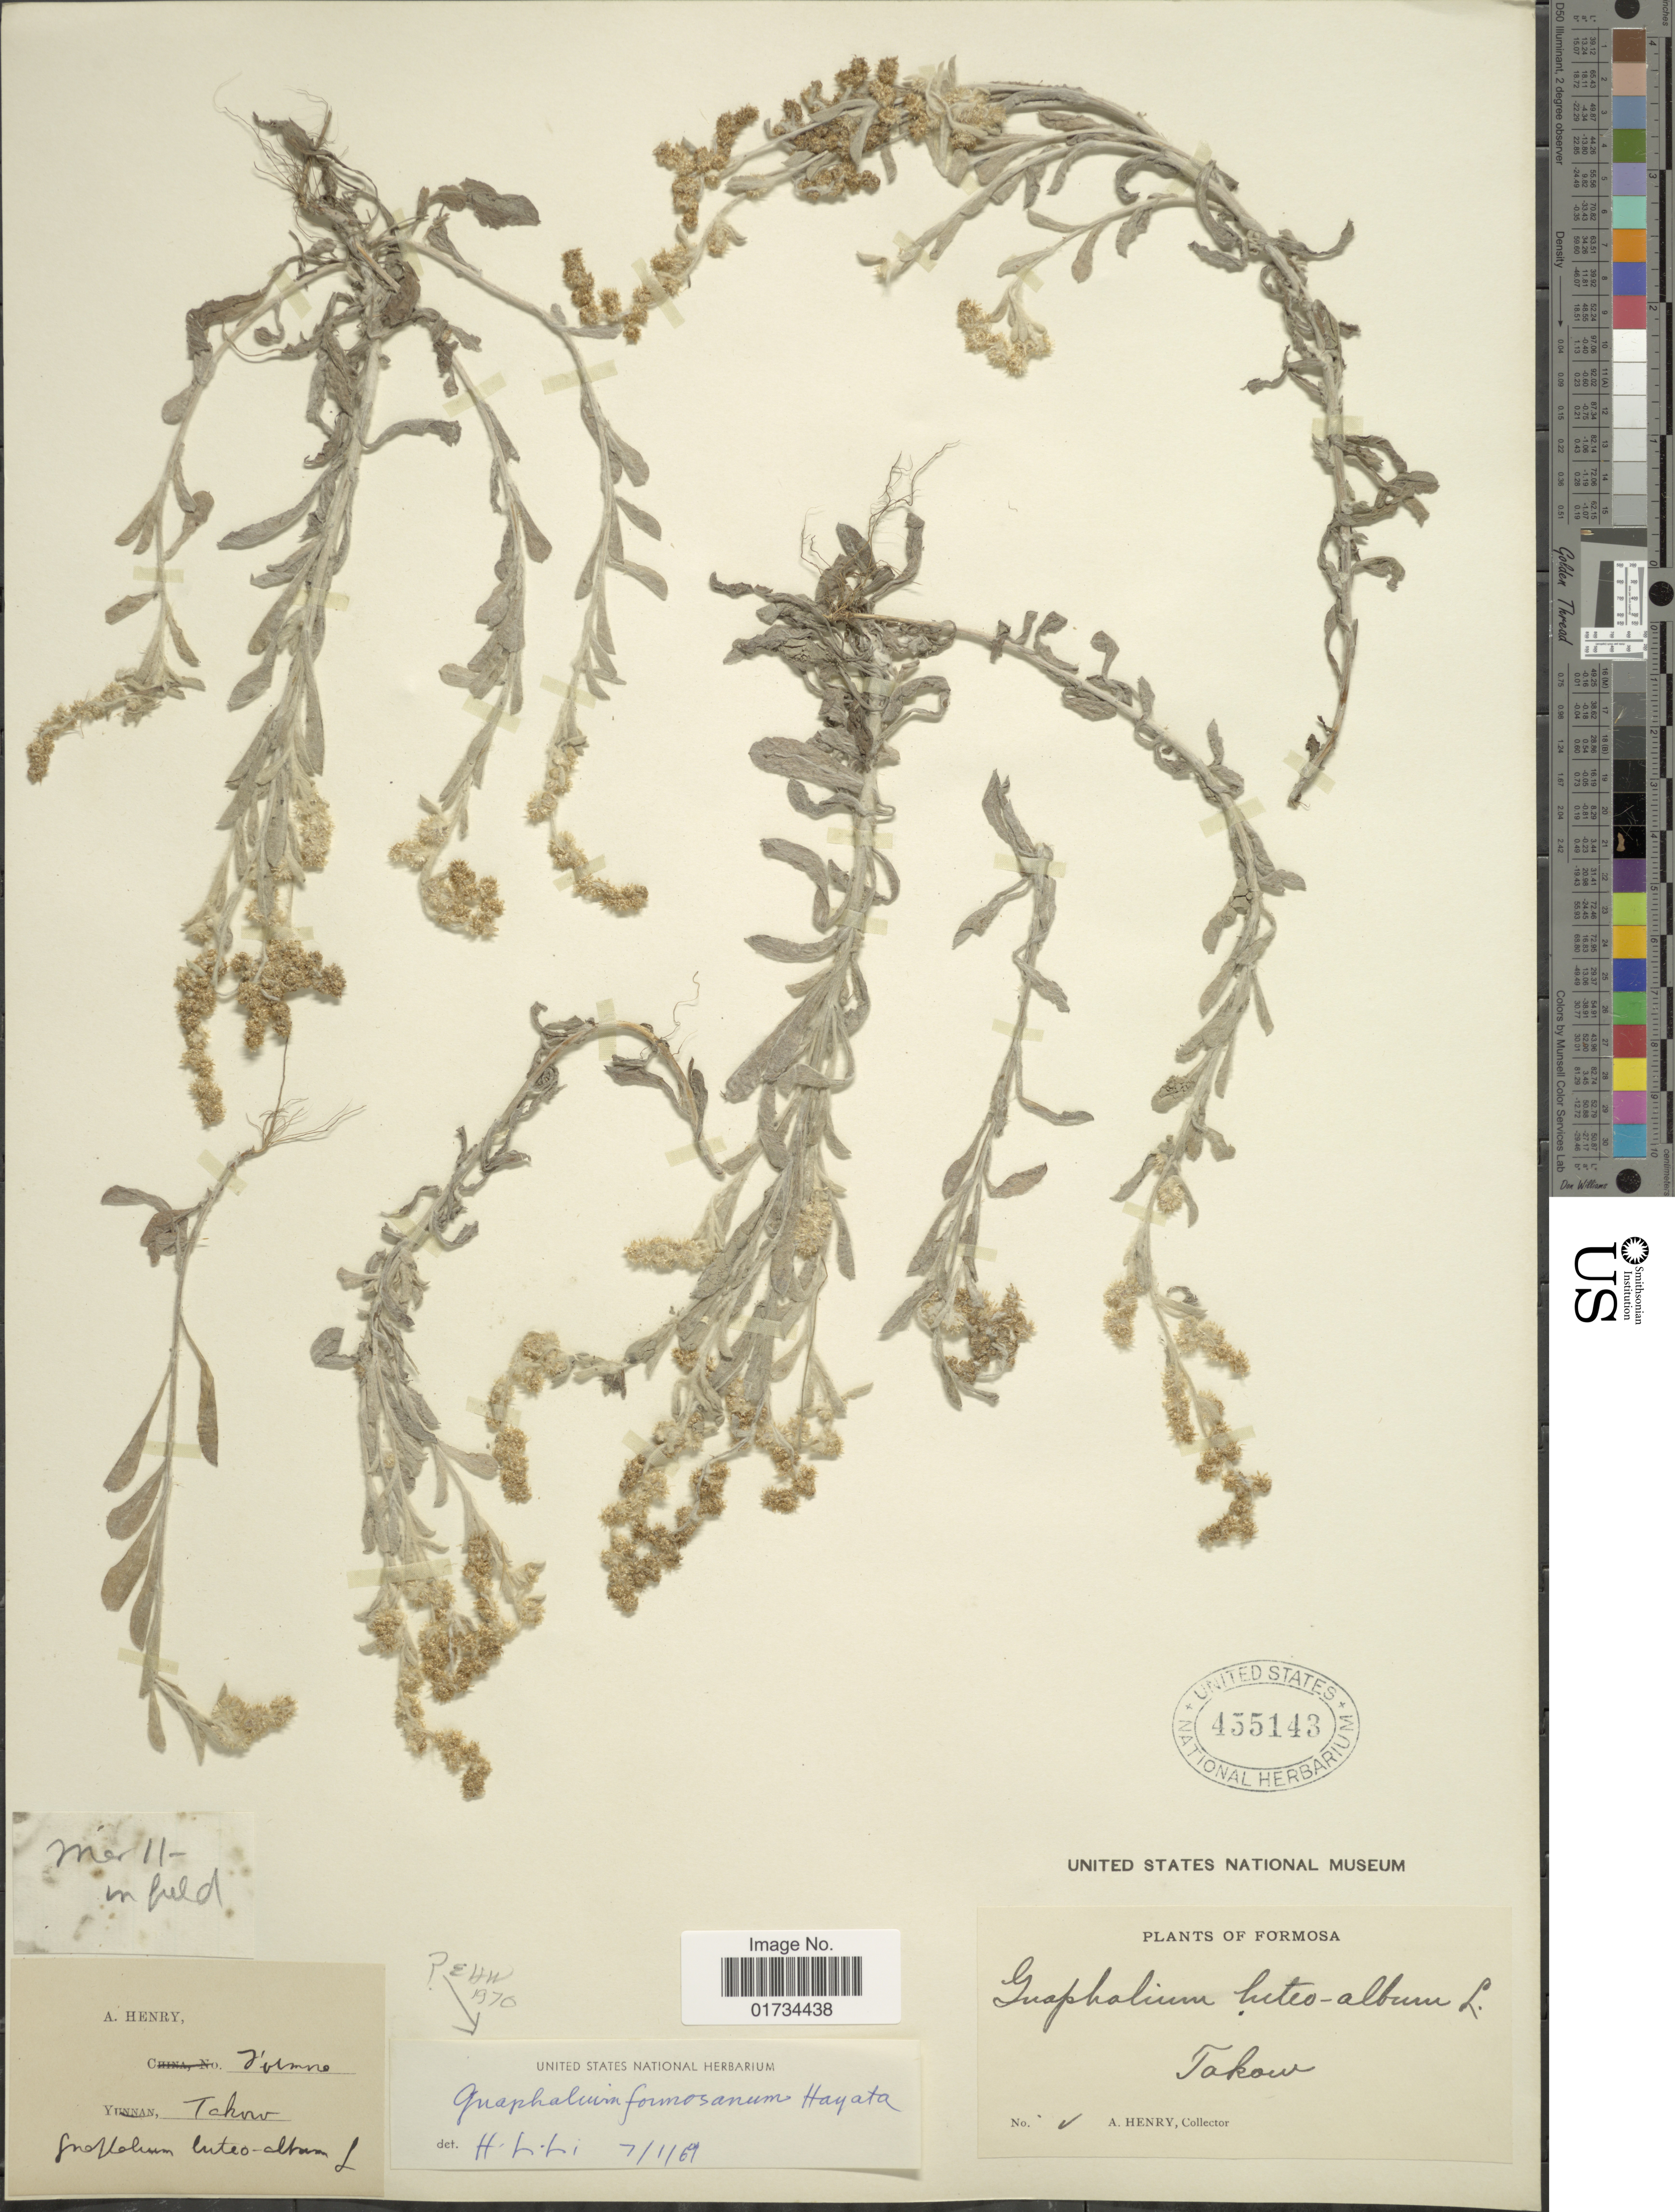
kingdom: Plantae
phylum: Tracheophyta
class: Magnoliopsida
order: Asterales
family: Asteraceae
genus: Anaphalis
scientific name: Anaphalis adnata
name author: DC.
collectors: A. Henry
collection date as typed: Mar 11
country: Taiwan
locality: Formosa. Takow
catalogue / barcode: US 455143